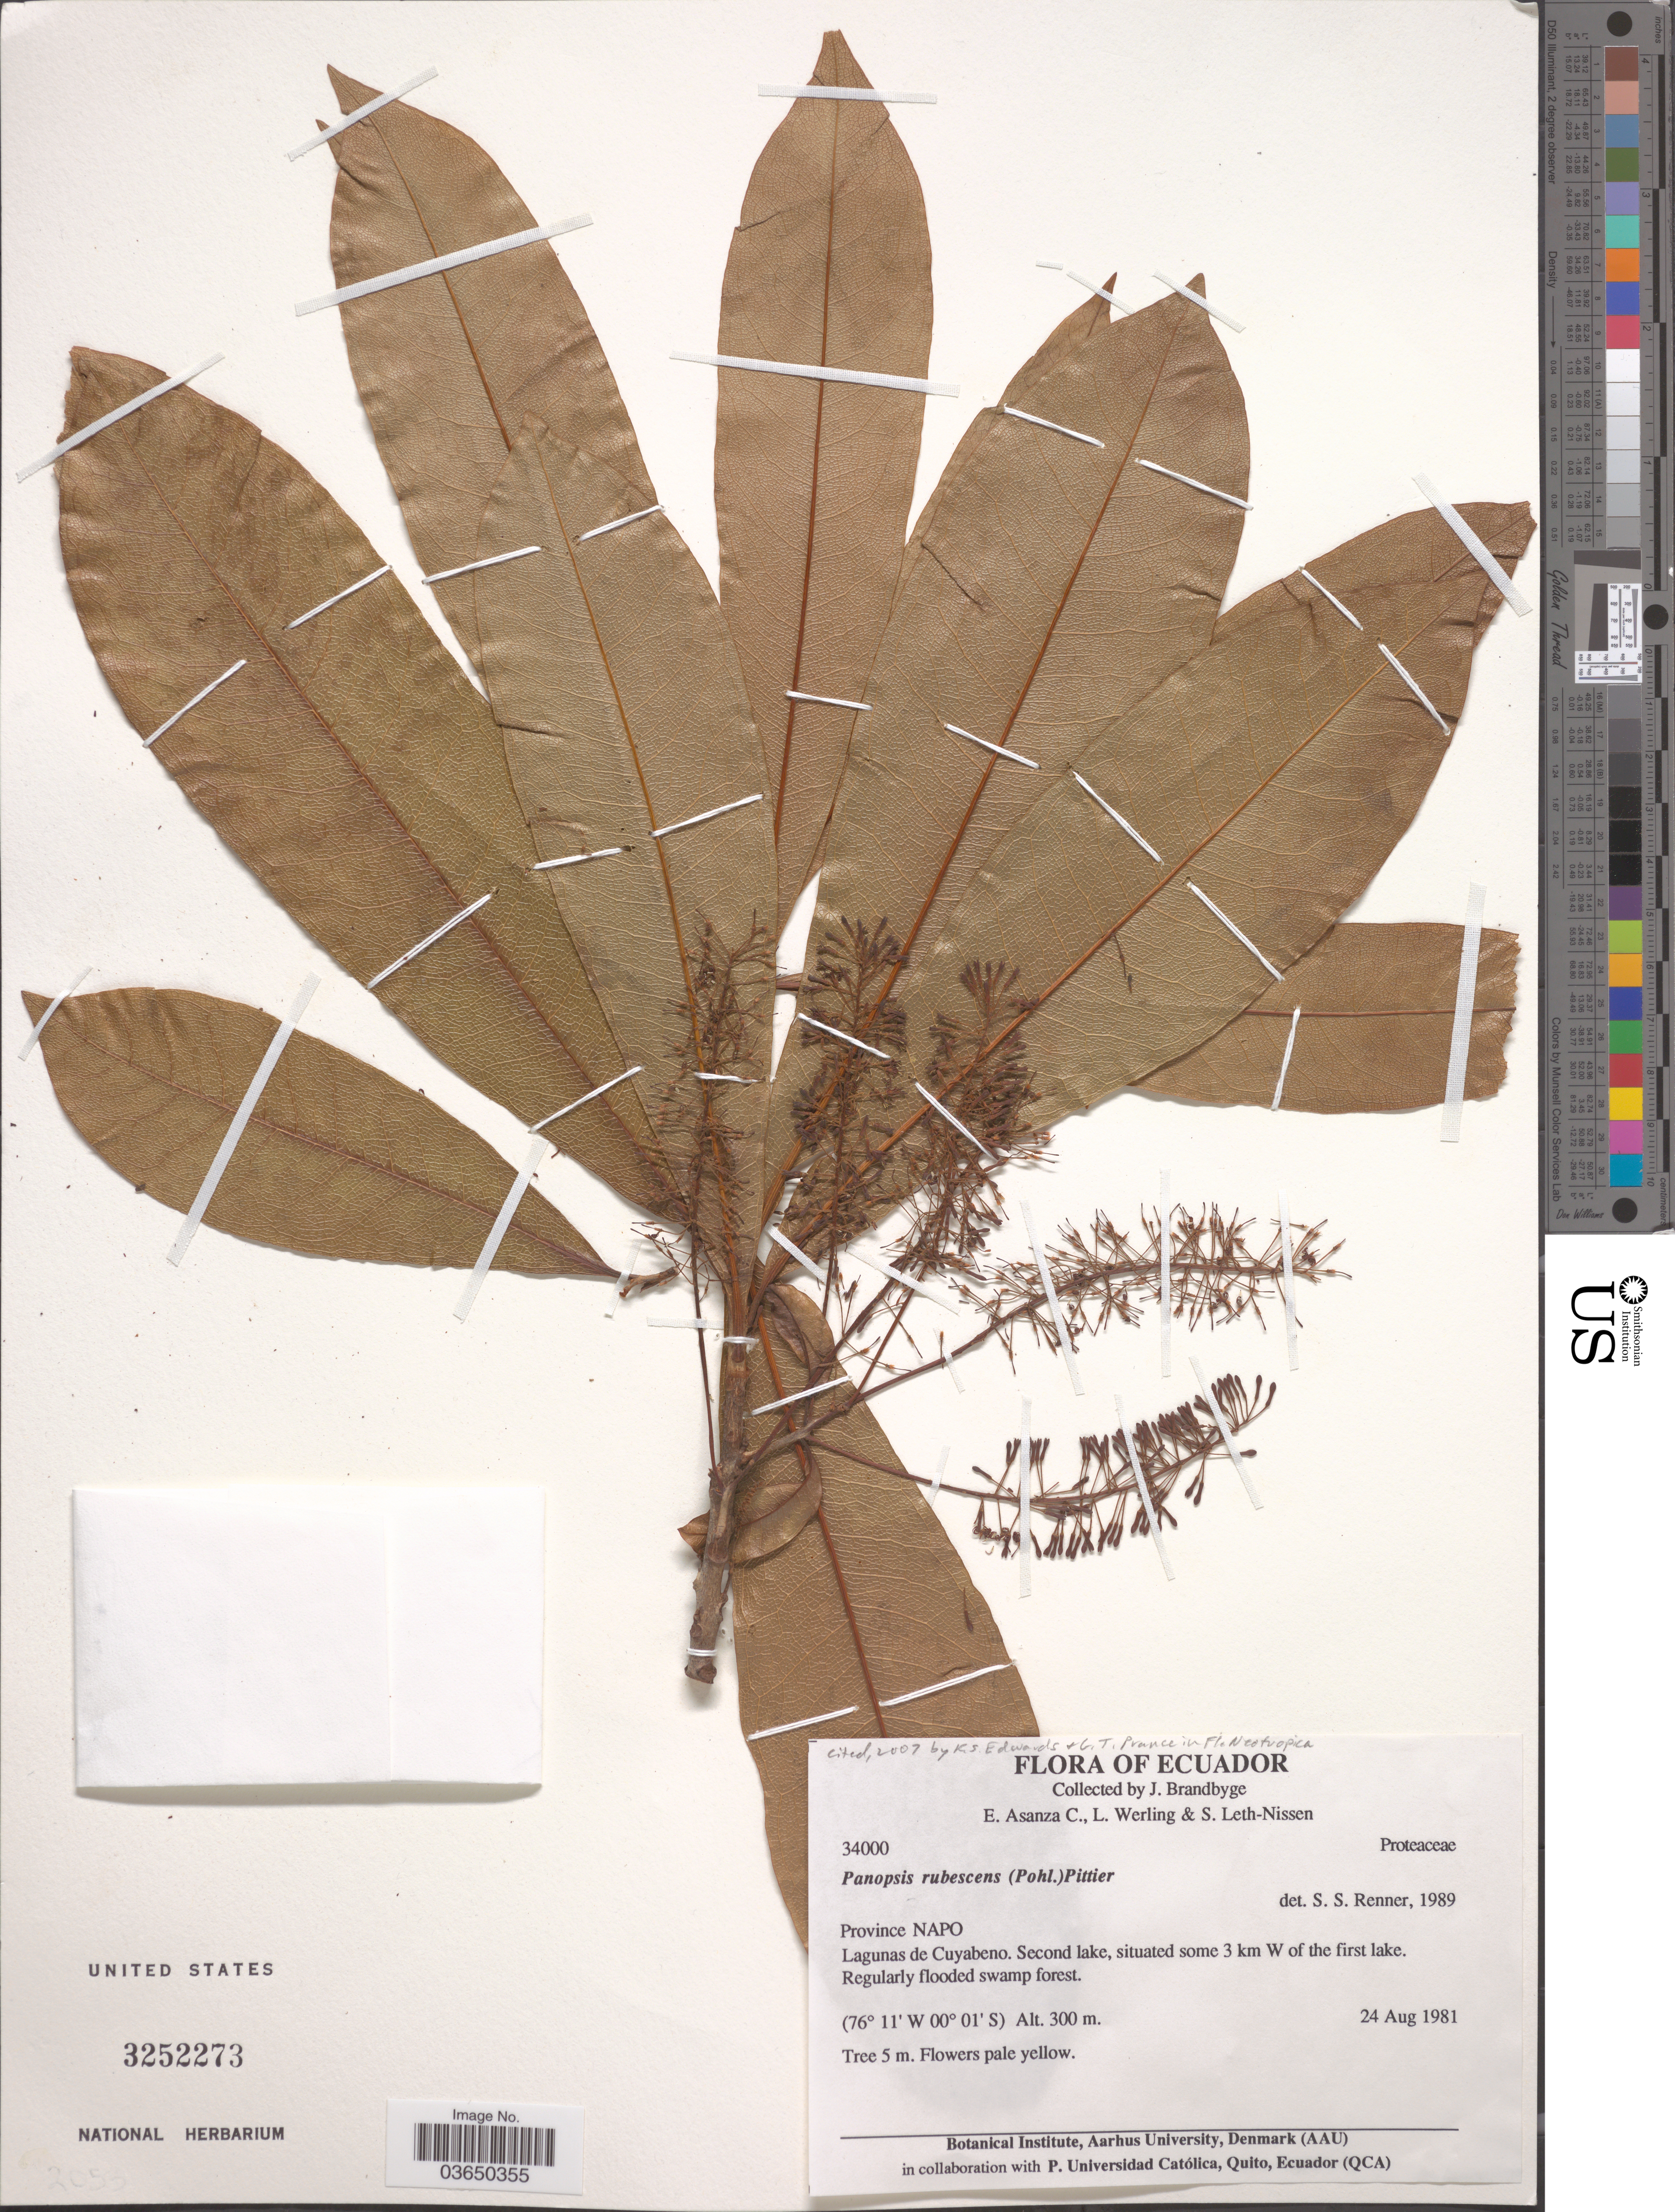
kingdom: Plantae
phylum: Tracheophyta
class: Magnoliopsida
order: Proteales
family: Proteaceae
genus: Panopsis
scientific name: Panopsis rubescens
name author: (Pohl) Pittier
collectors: J. Brandbyge, E. Asanza C., L. Werling & S. Leth-Nissen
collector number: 34000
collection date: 1981-08-24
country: Ecuador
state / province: Napo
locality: Lagunas de Cuyabeno. Second lake, situated some 3 km W of the first lake.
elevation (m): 300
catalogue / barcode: US 3252273